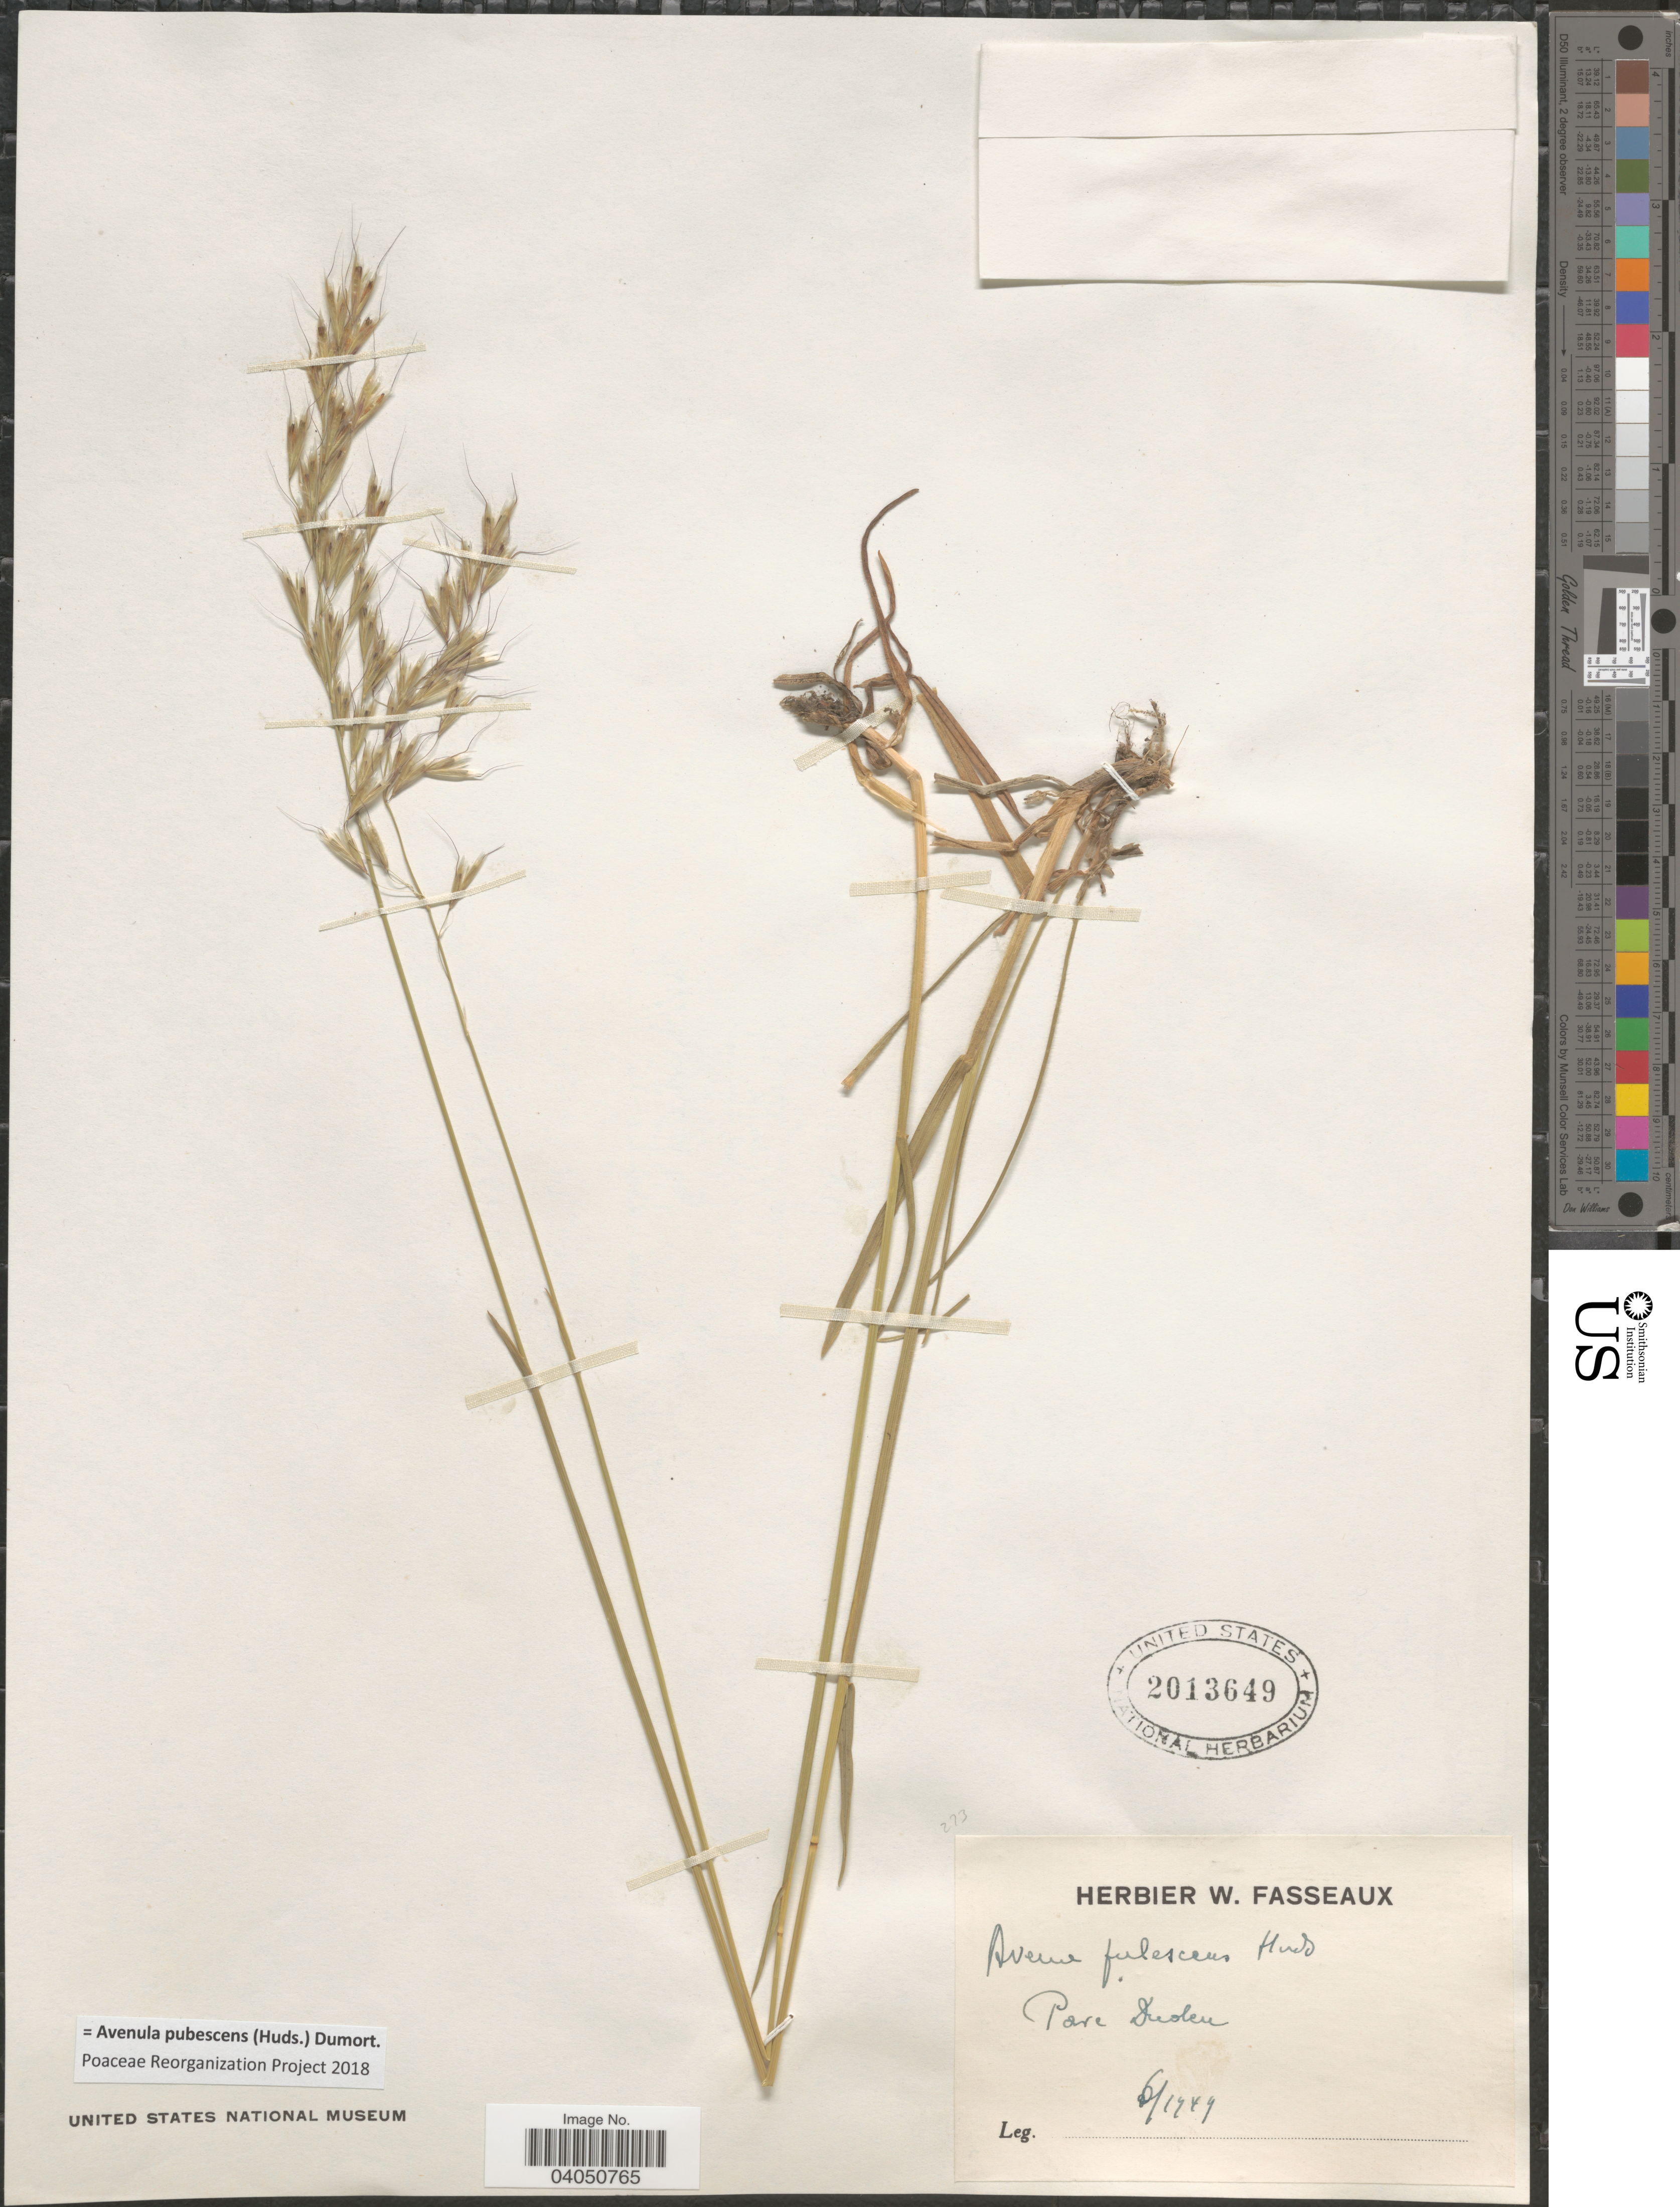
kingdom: Plantae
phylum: Tracheophyta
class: Liliopsida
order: Poales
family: Poaceae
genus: Avenula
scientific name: Avenula pubescens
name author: (Huds.) Dumort.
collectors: W. Fasseaux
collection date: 1949-06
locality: Parc Dushen. [interpreted]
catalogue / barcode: US 2013649